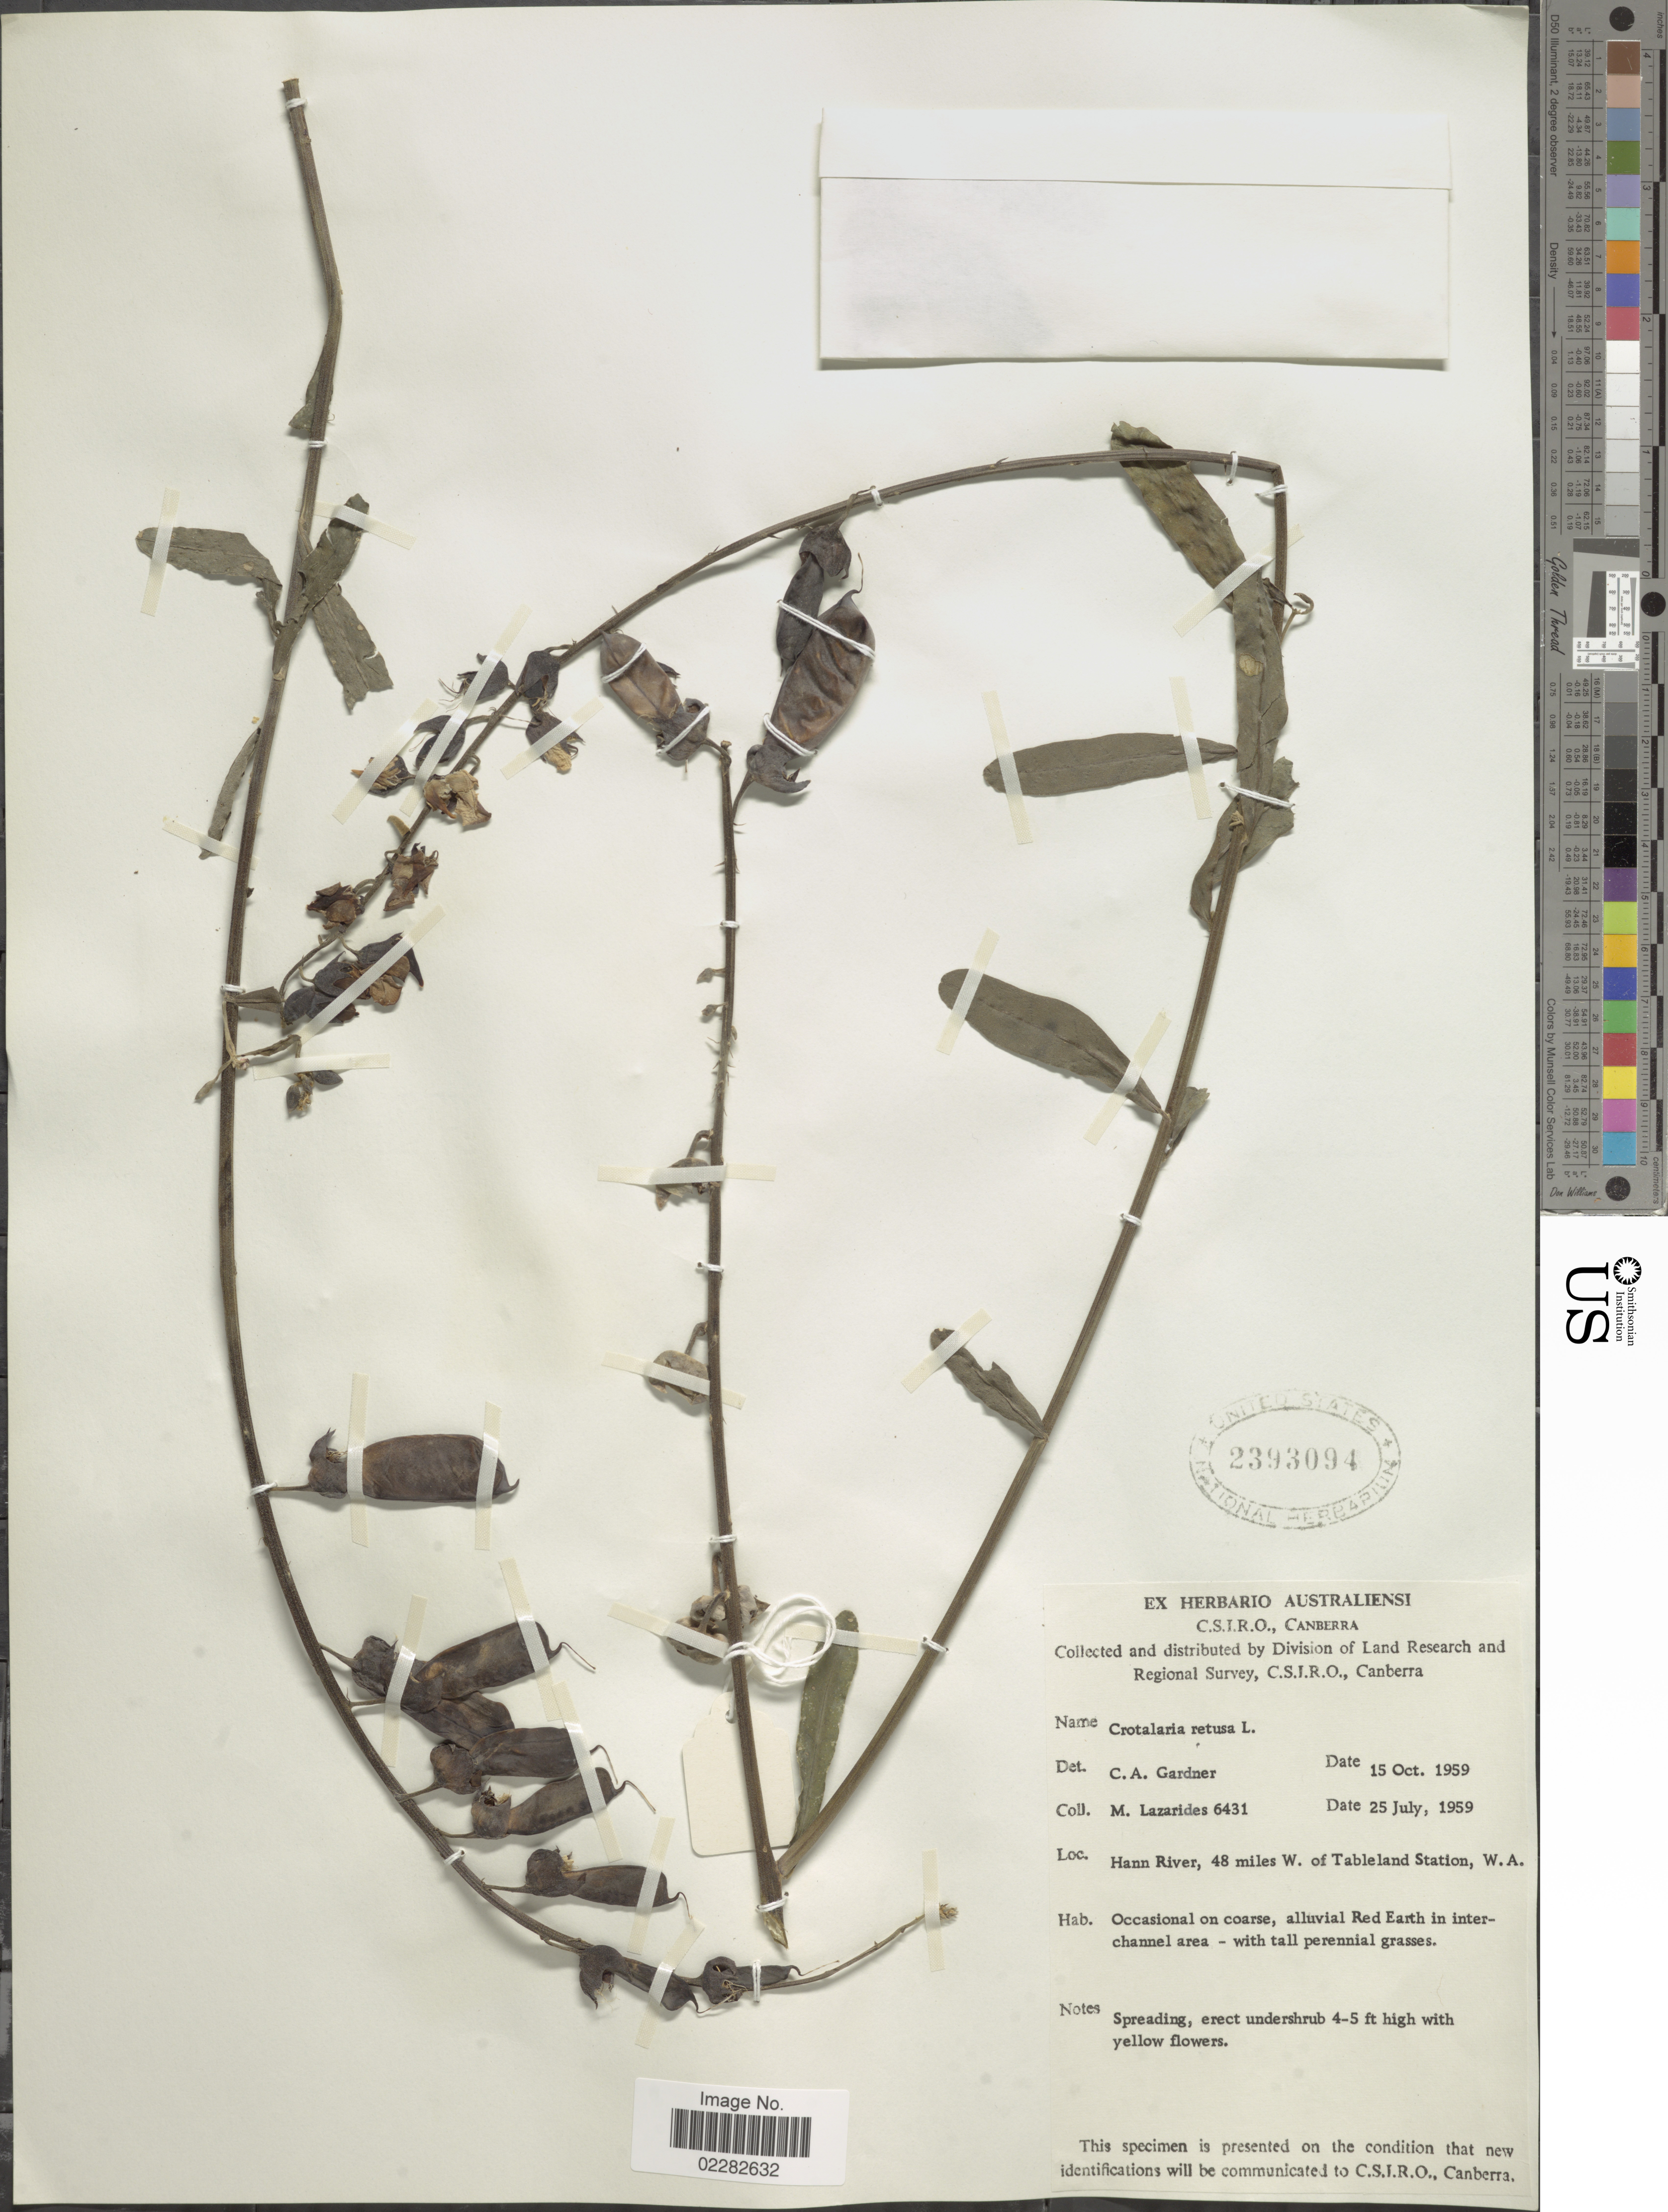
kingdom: Plantae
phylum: Tracheophyta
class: Magnoliopsida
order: Fabales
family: Fabaceae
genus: Crotalaria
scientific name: Crotalaria retusa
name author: L.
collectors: M. Lazarides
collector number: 6431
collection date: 1959-07-25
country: Australia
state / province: Western Australia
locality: Hann River, 48 miles W. of Tableland Station.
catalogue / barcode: US 2393094